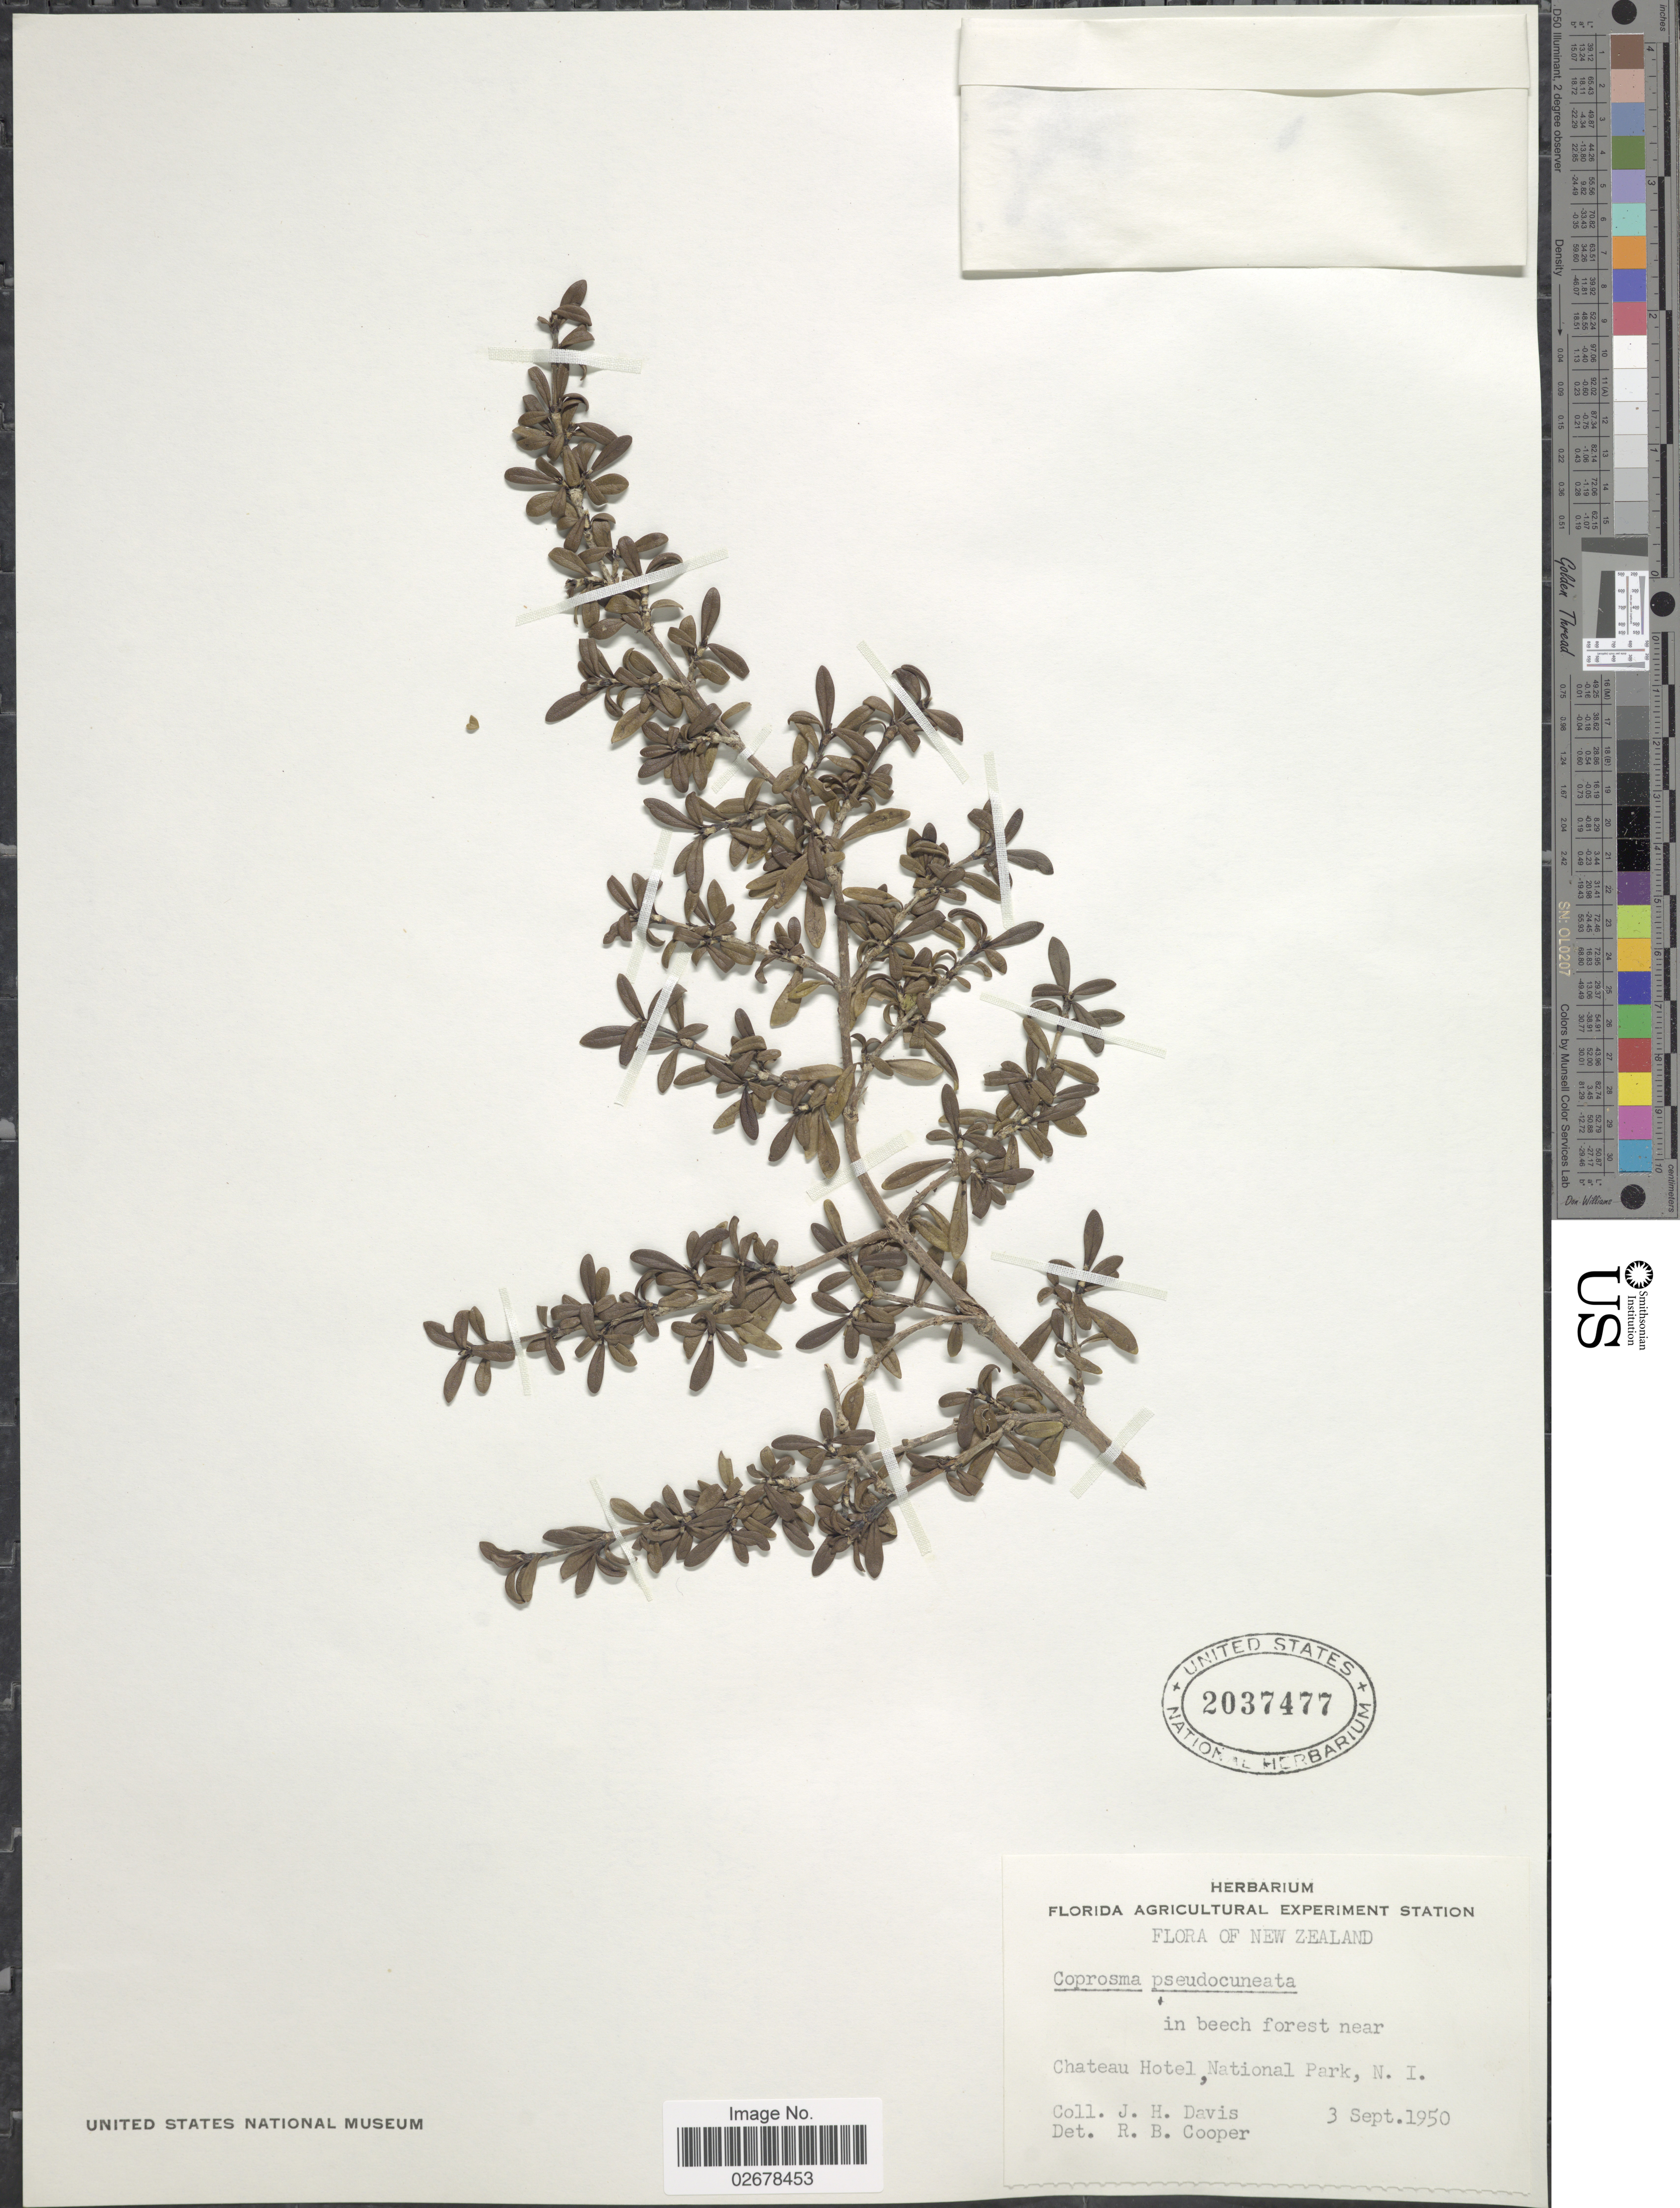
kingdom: Plantae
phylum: Tracheophyta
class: Magnoliopsida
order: Gentianales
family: Rubiaceae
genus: Coprosma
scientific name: Coprosma pseudocuneata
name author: W.R.B. Oliv. ex Garn.-Jones & Elder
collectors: J. Davis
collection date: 1950-09-03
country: New Zealand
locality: In beech forest near Chateau Hotel, National Park, N. I.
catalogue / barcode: US 2037477